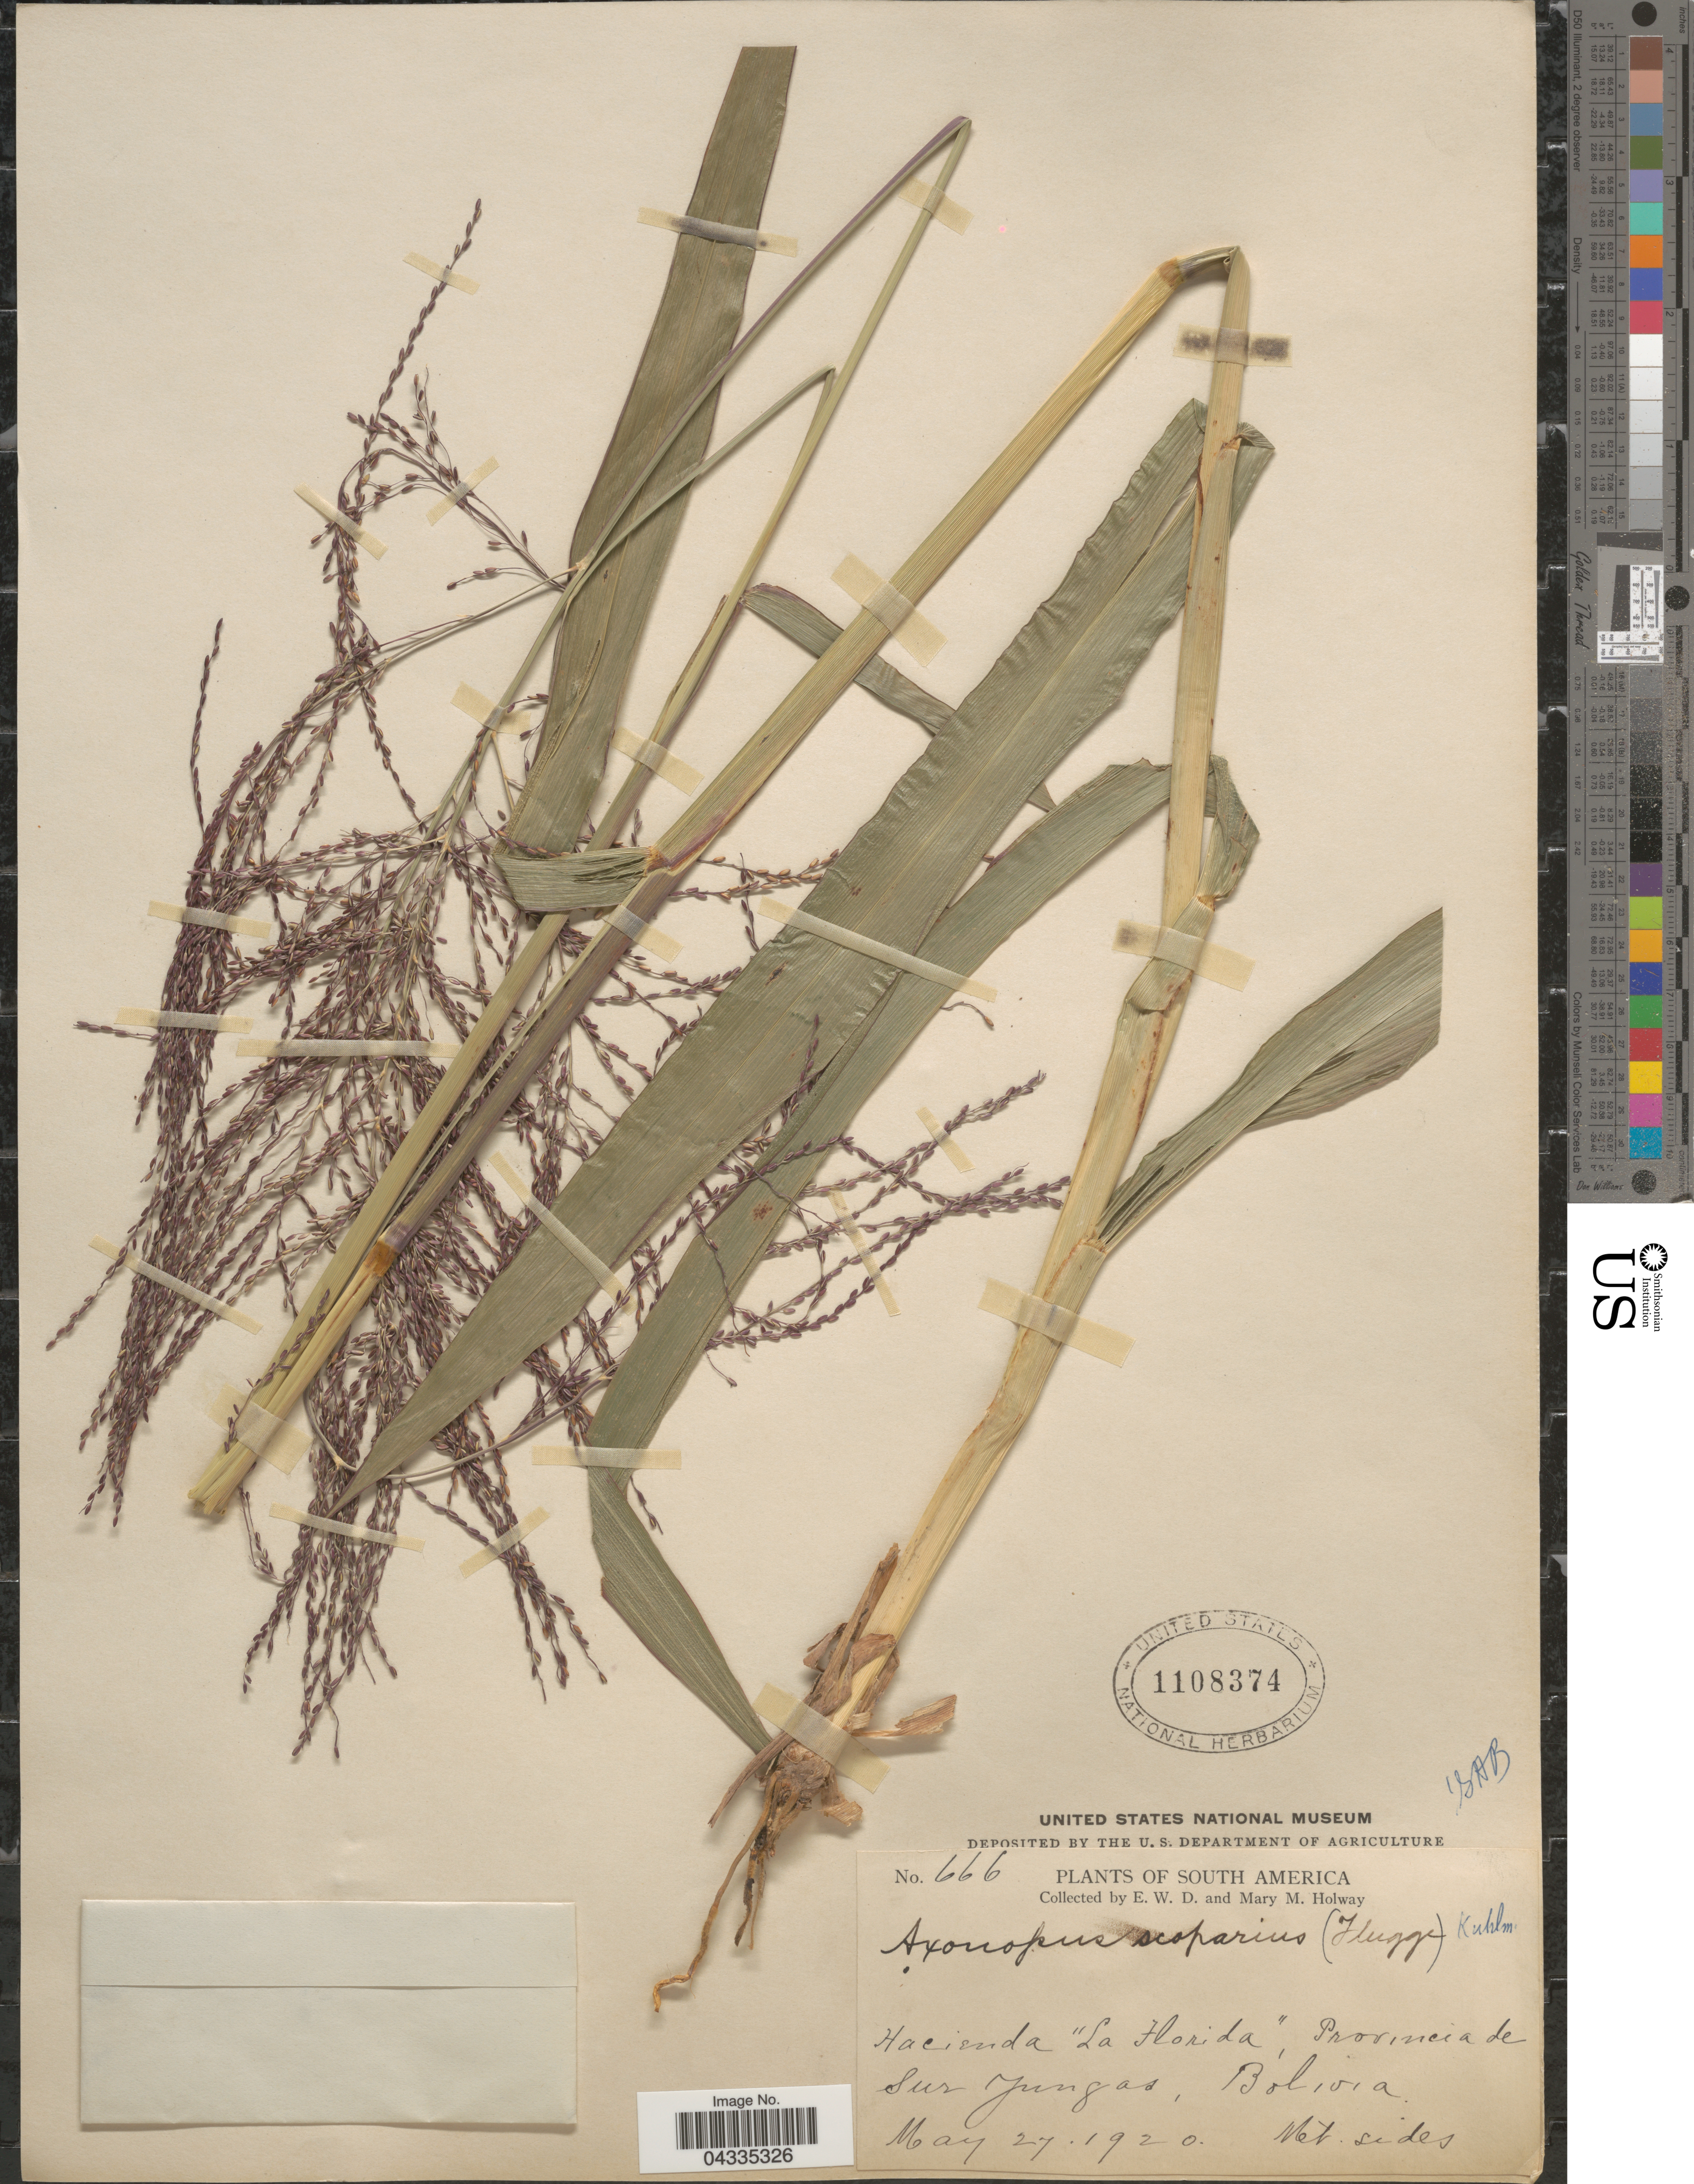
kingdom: Plantae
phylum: Tracheophyta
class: Liliopsida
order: Poales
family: Poaceae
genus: Axonopus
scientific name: Axonopus scoparius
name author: (Flüggé) Kuhlm.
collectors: E. W. D. Holway & M. M. Holway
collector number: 666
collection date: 1920-05-27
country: Bolivia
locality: Hacienda "La Florida", Provincia de Sur Yungas. Wet sides.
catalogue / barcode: US 1108374